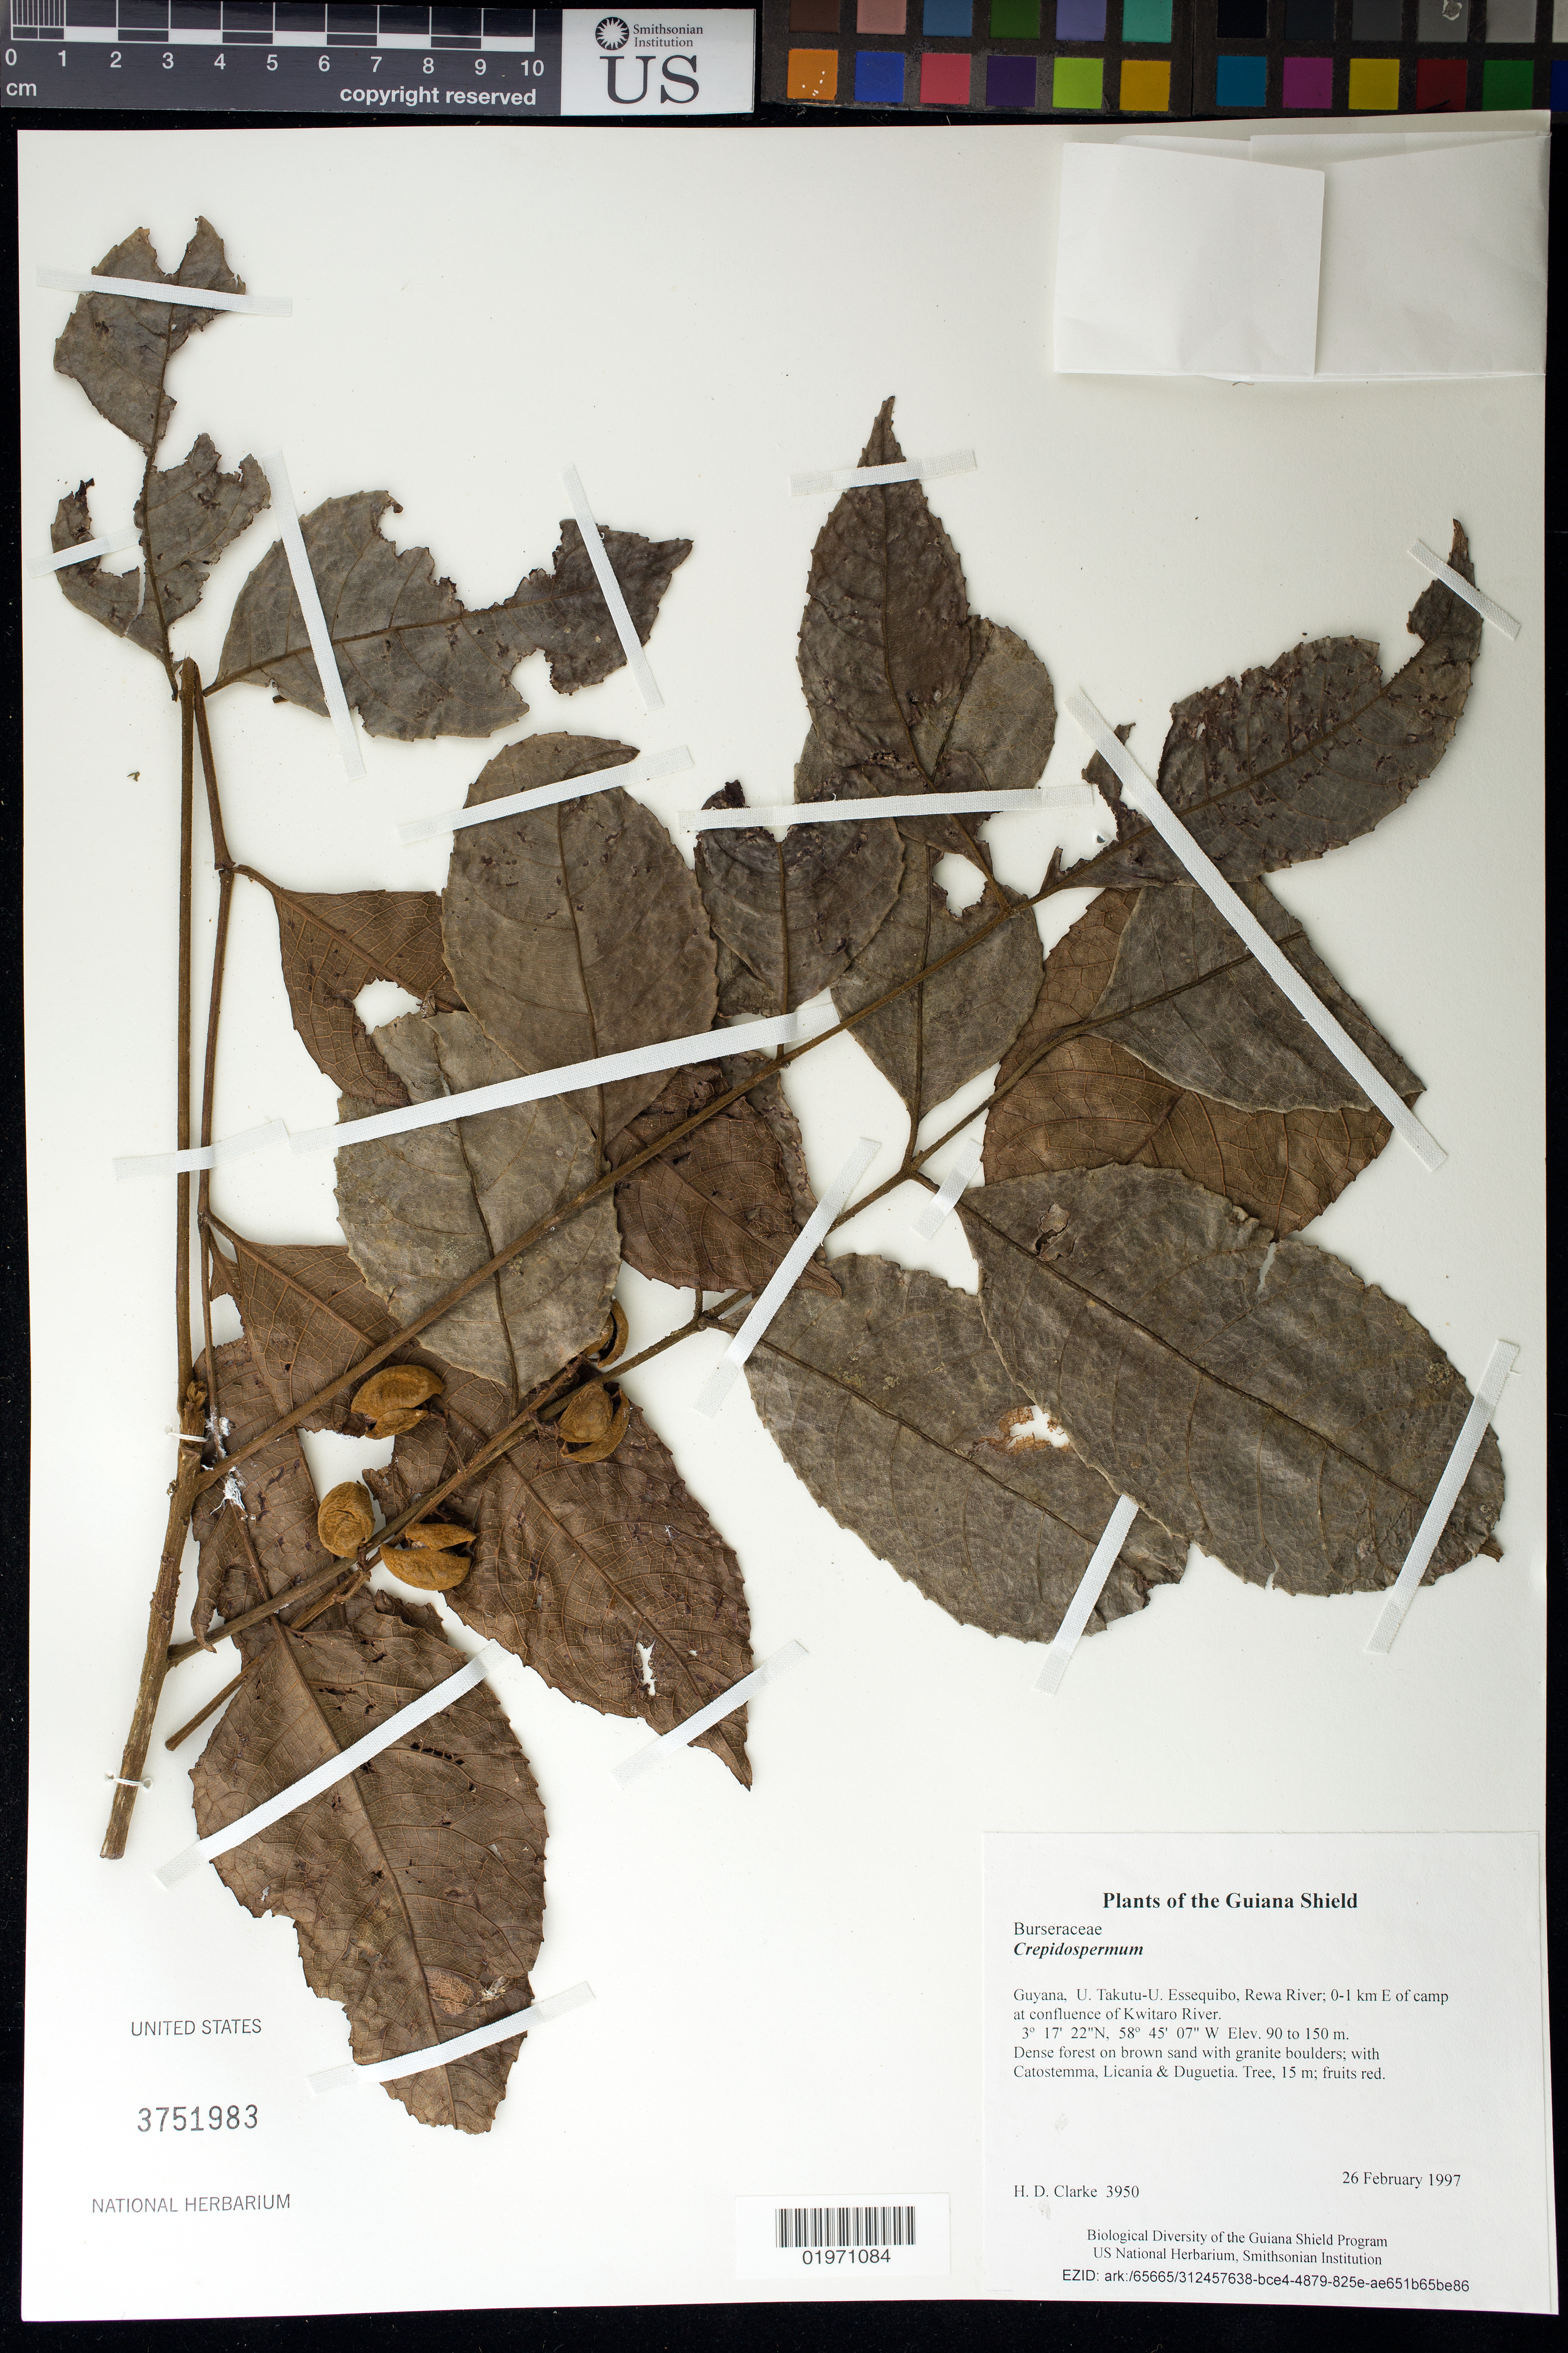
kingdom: Plantae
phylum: Tracheophyta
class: Magnoliopsida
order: Sapindales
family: Burseraceae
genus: Protium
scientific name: Protium sp.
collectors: H. D. Clarke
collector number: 3950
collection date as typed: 26 February 1997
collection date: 1997-02-26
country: Guyana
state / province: U. Takutu-U. Essequibo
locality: Rewa River; 0-1 km E of camp at confluence of Kwitaro River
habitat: Dense forest on brown sand with granite boulders; with Catostemma, Licania & Duguetia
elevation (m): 90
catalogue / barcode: US 3751983